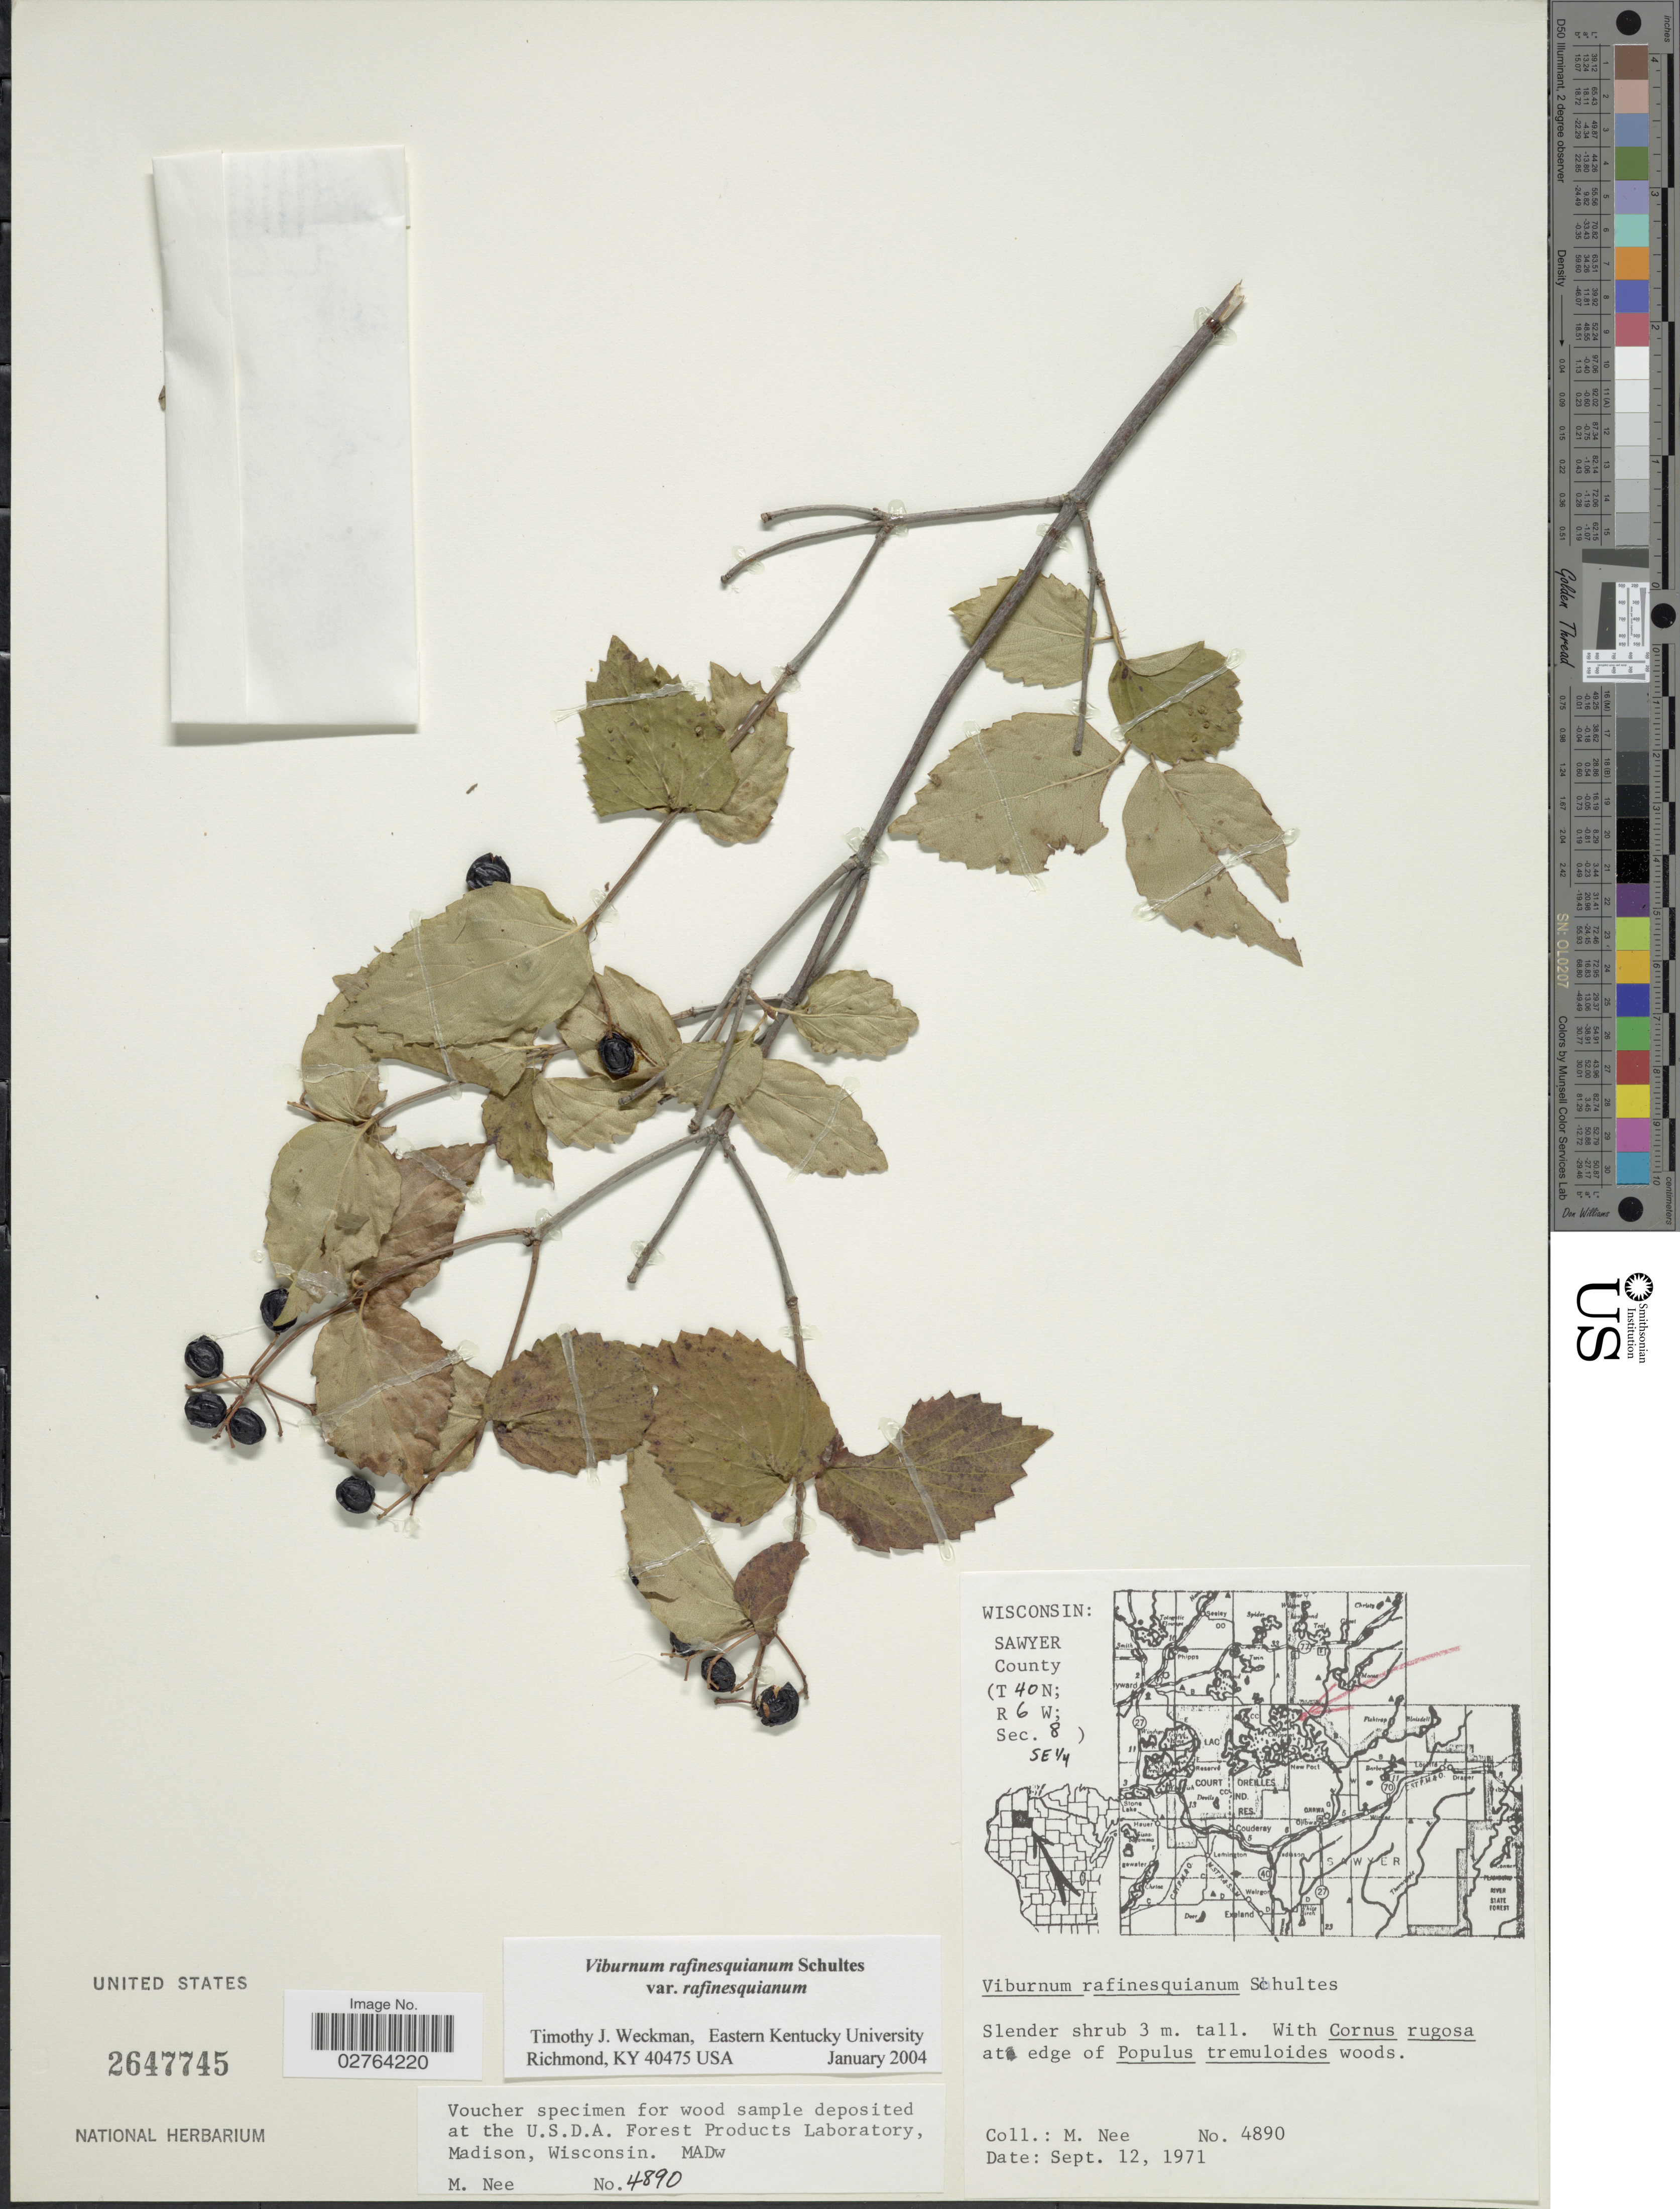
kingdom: Plantae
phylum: Tracheophyta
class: Magnoliopsida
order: Dipsacales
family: Viburnaceae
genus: Viburnum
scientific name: Viburnum rafinesqueanum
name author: Schult.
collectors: M. Nee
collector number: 4890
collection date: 1971-09-12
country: United States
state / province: Wisconsin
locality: Sawyer County (T40N; R6W; Sec. 8) SE1/4.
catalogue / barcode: US 2647745